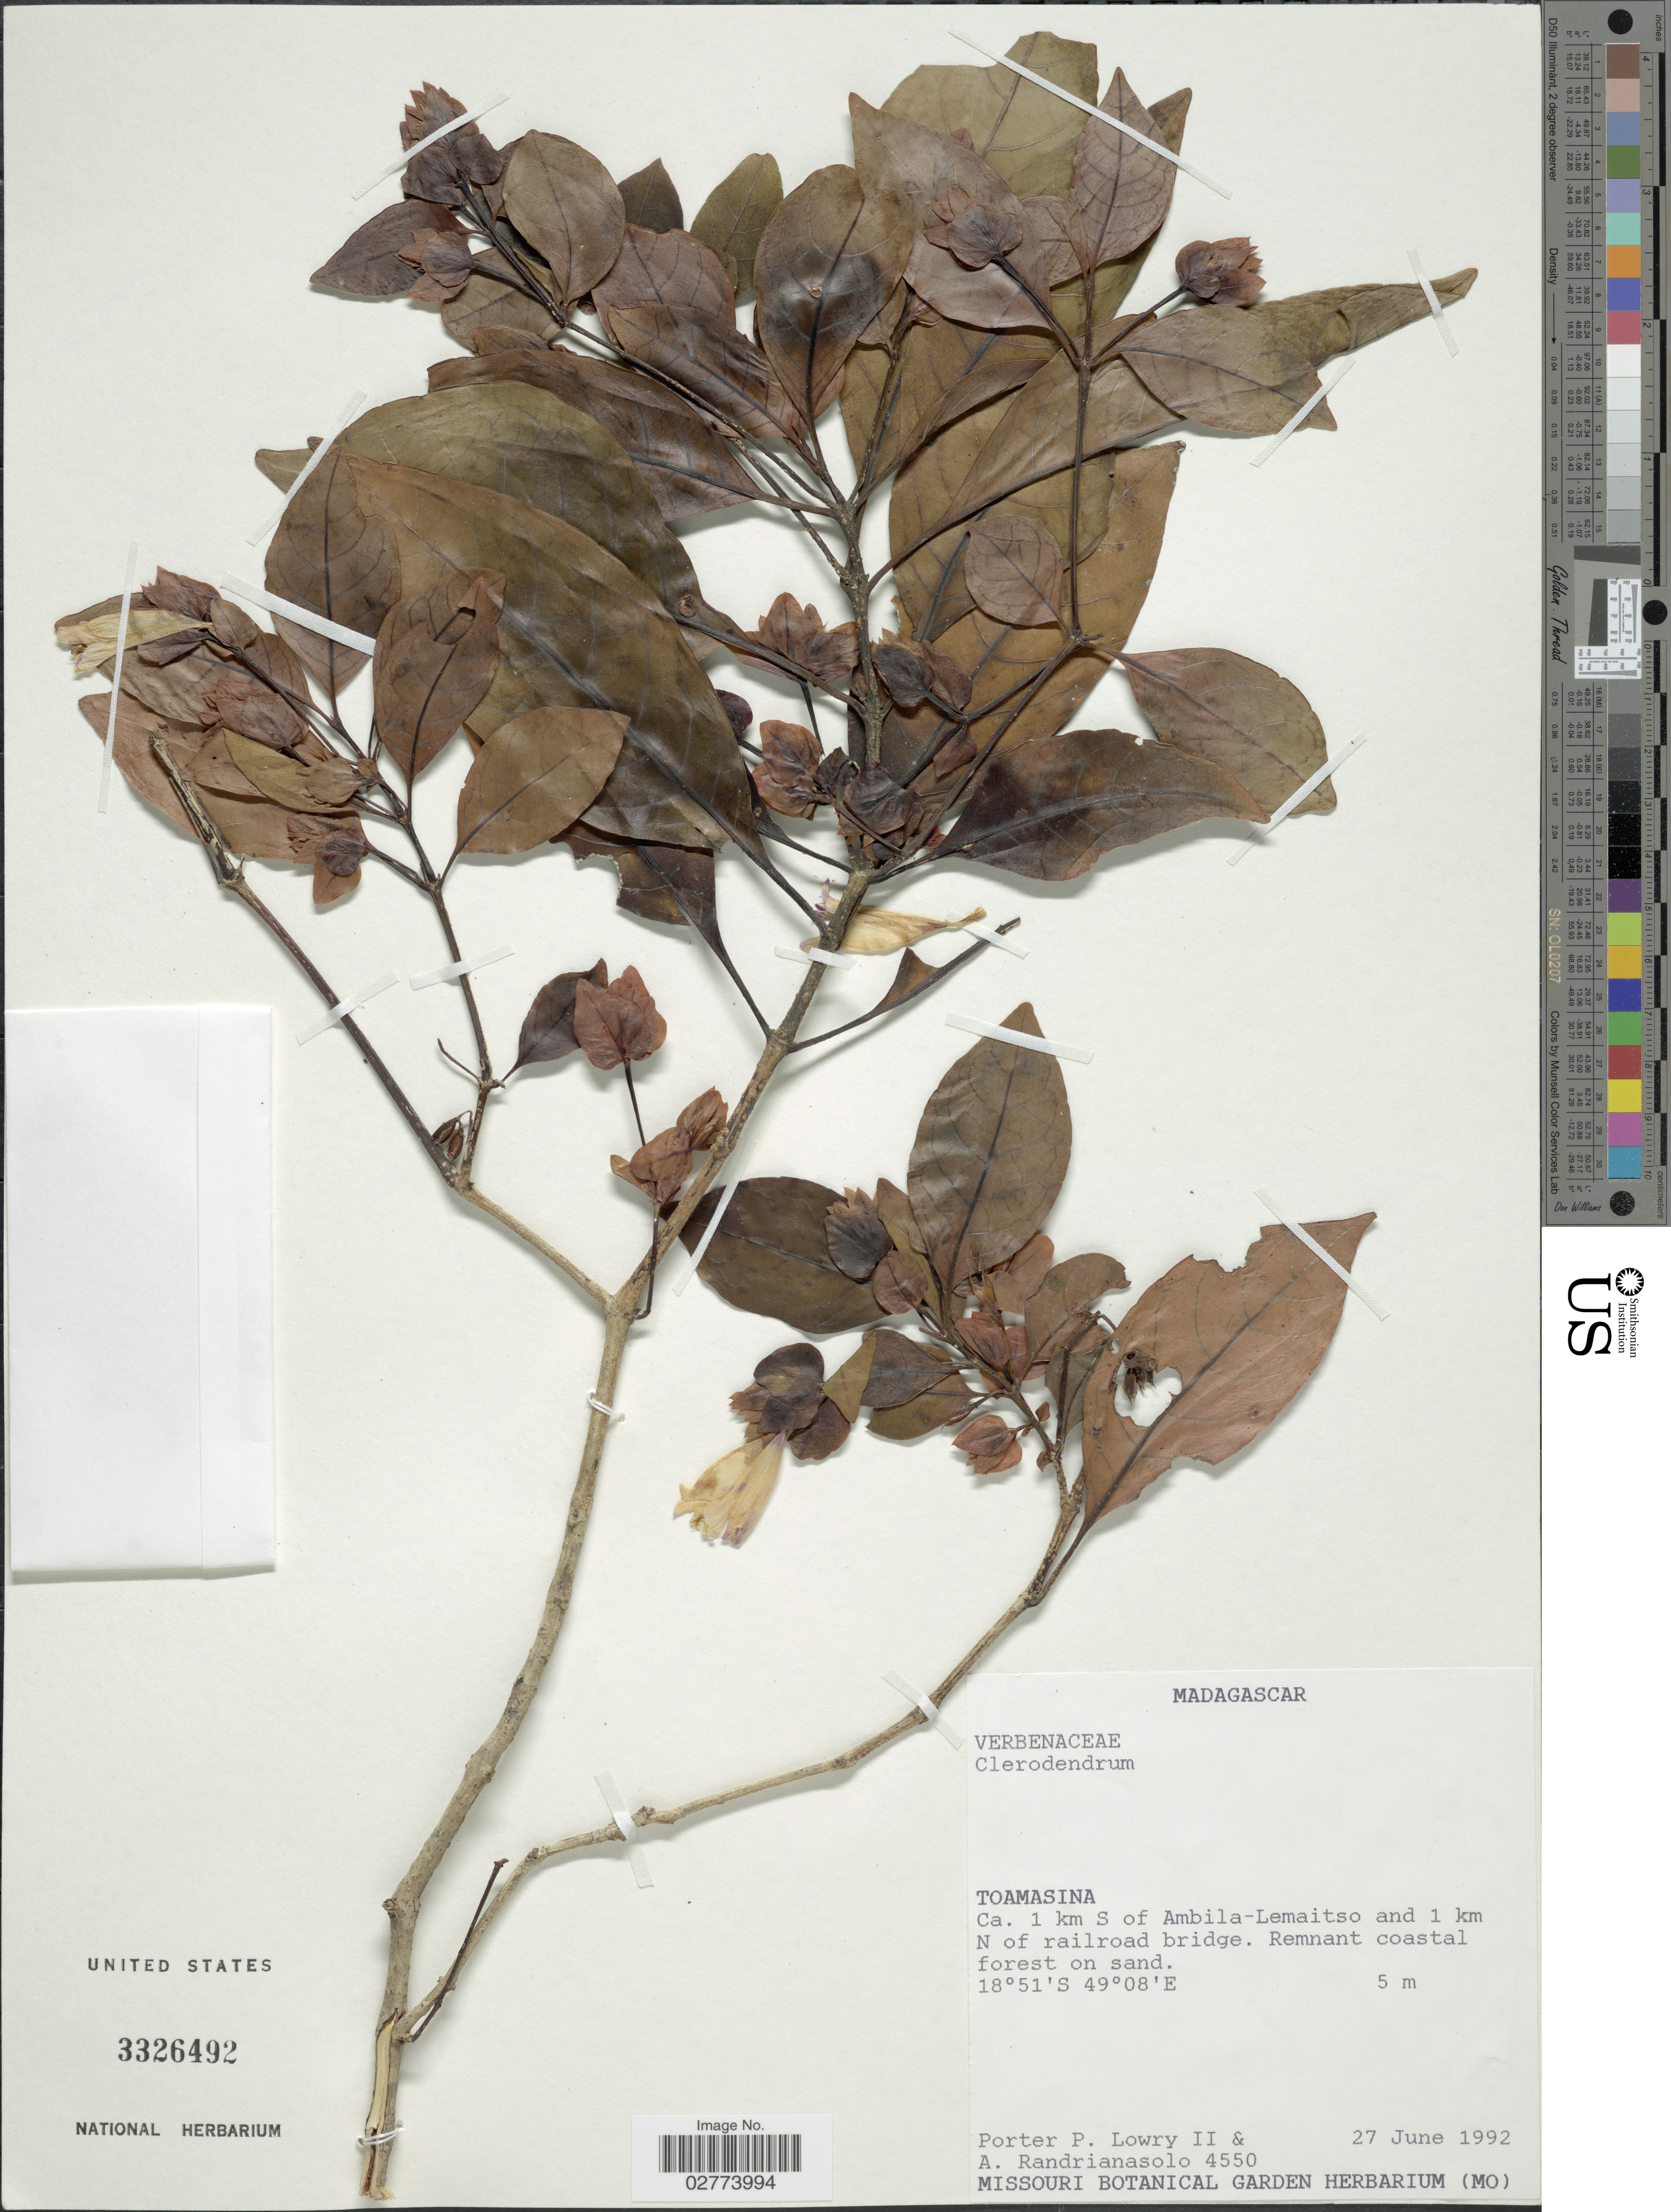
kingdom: Plantae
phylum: Tracheophyta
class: Magnoliopsida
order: Lamiales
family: Lamiaceae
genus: Clerodendrum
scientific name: Clerodendrum sp.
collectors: P. P. Lowry & A. Randrianasolo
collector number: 4550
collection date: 1992-06-27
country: Madagascar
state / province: Atsinanana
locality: Ca. 1 km S of Ambila-Lemaitso and 1 km N of railroad bridge.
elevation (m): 5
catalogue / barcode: US 3326492